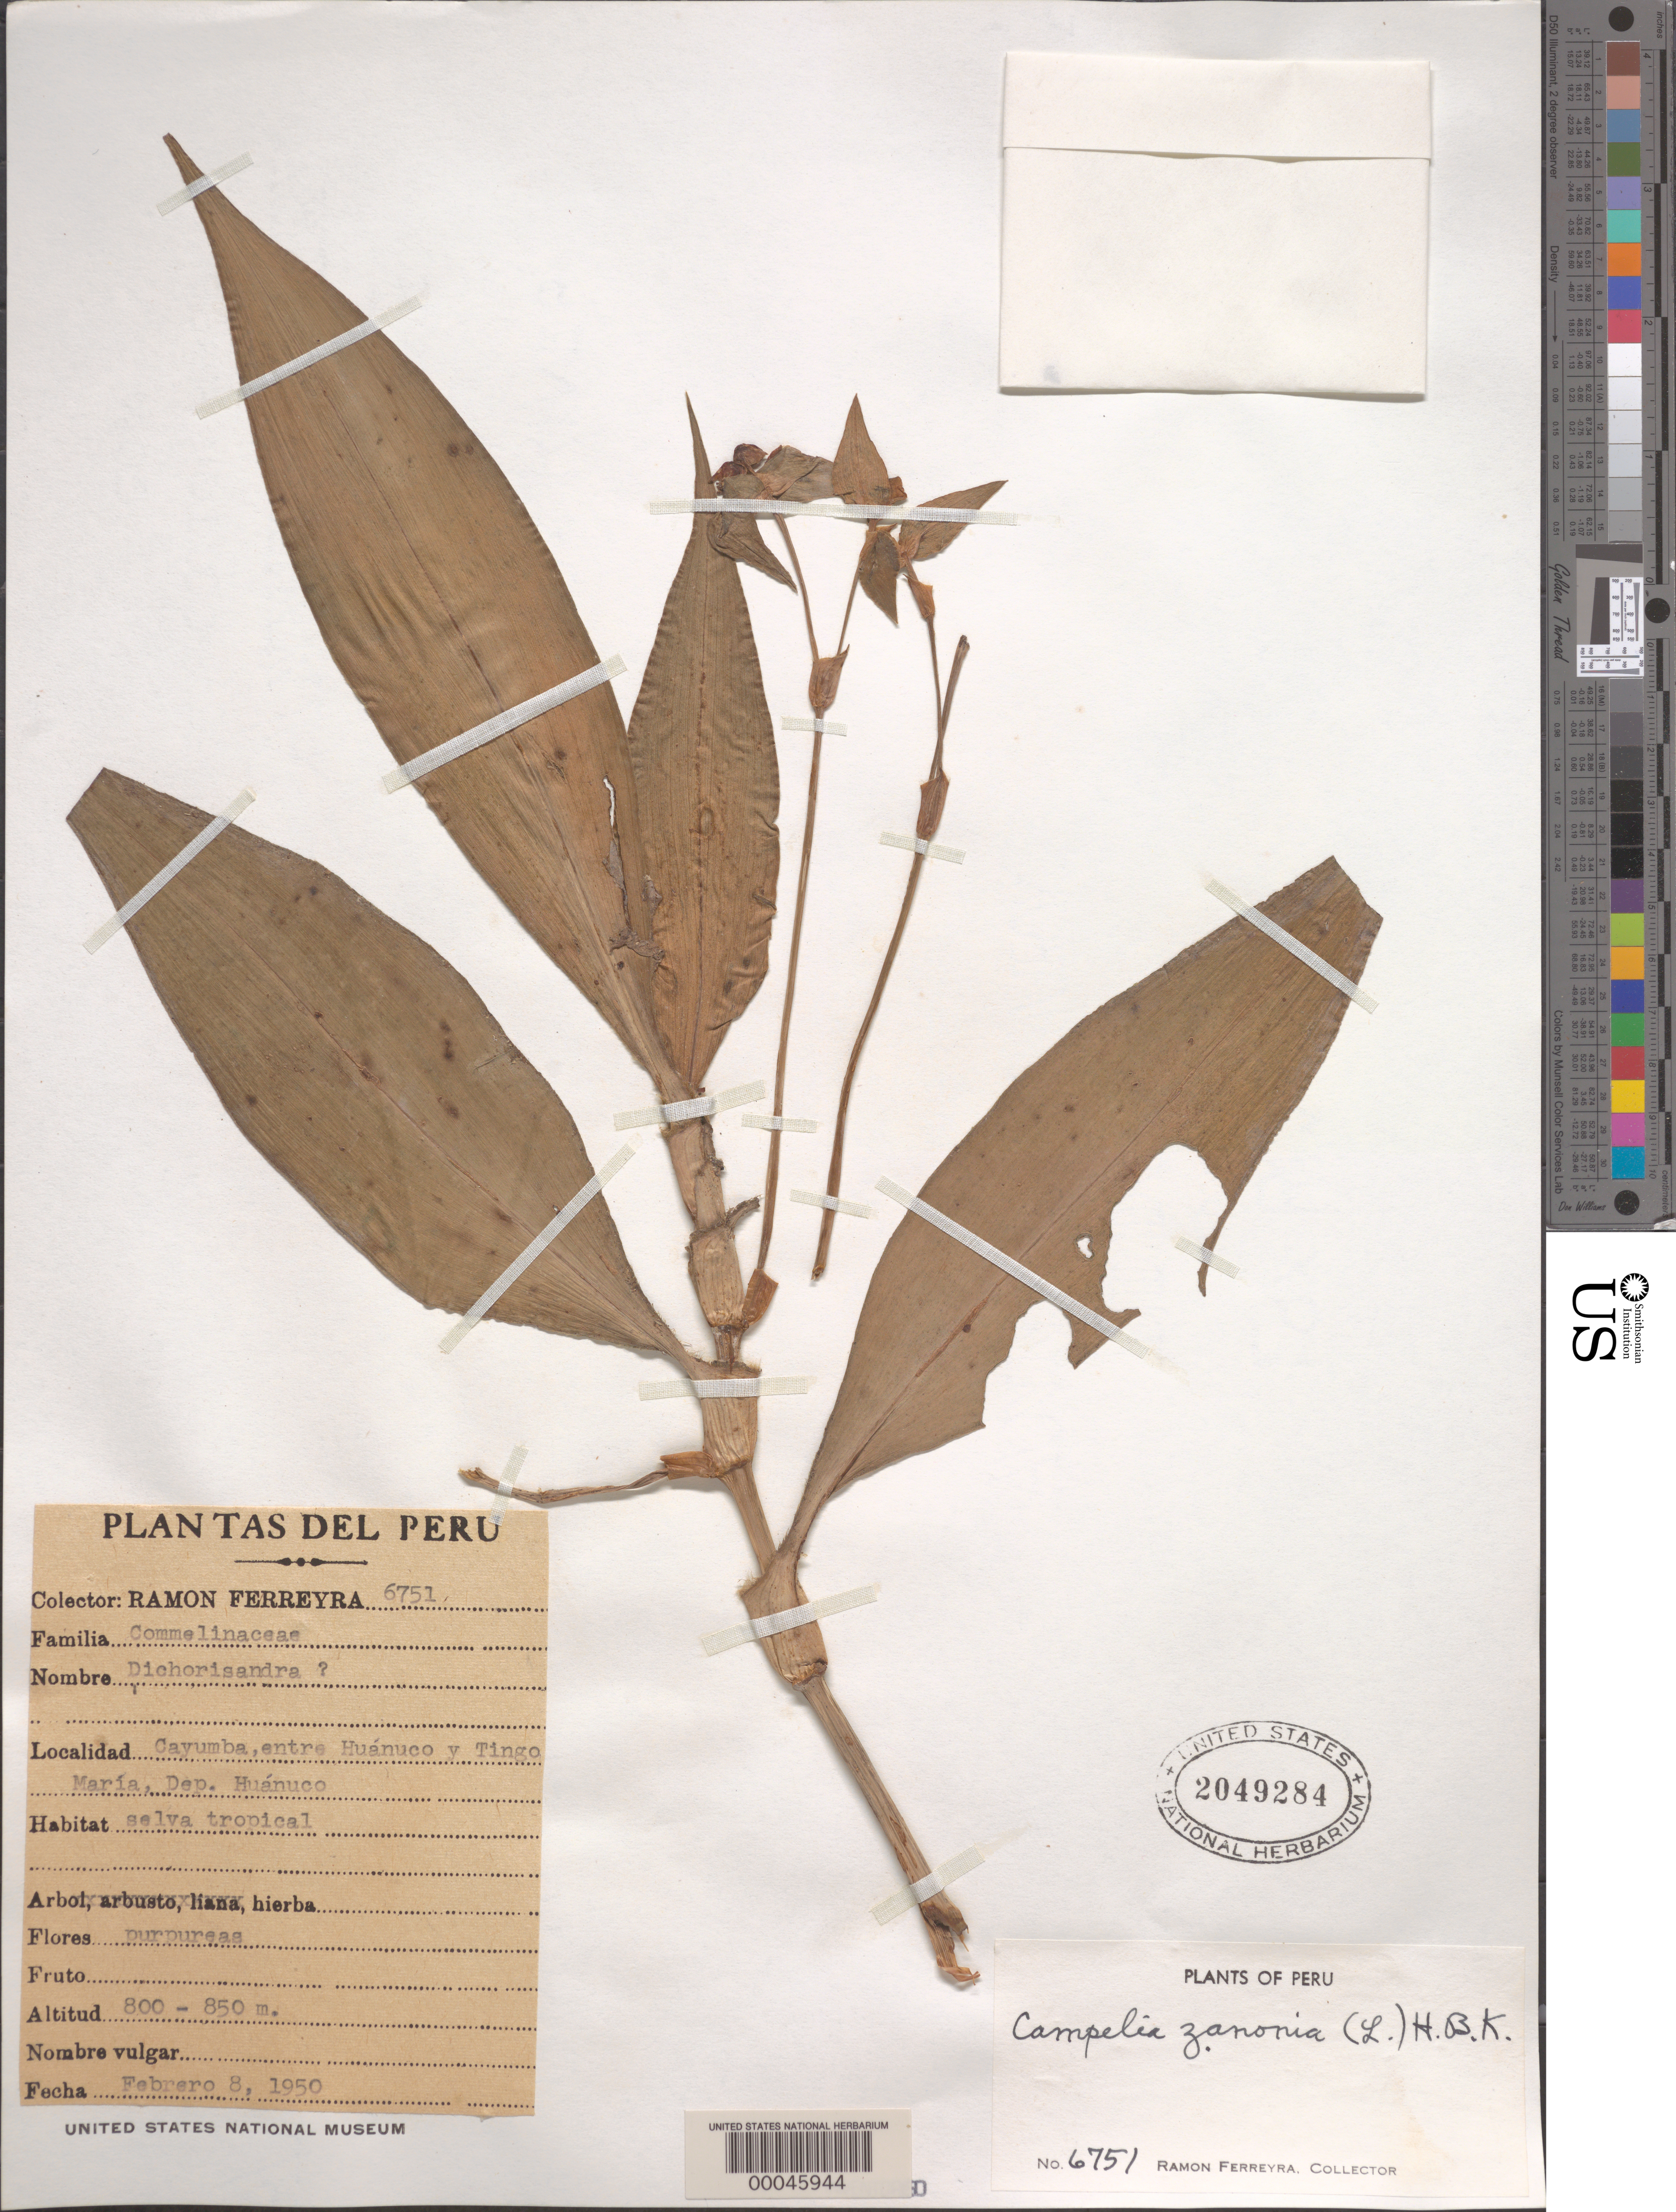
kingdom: Plantae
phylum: Tracheophyta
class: Liliopsida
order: Commelinales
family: Commelinaceae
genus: Tradescantia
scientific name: Tradescantia zanonia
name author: (L.) Sw.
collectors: R. A. Ferreyra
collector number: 6751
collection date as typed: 08 Feb 1950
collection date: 1950-02-08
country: Peru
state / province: Huánuco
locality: Cayumba, between Huánuco and Tingo María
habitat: Tropical forest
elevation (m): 800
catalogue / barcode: US 2049284